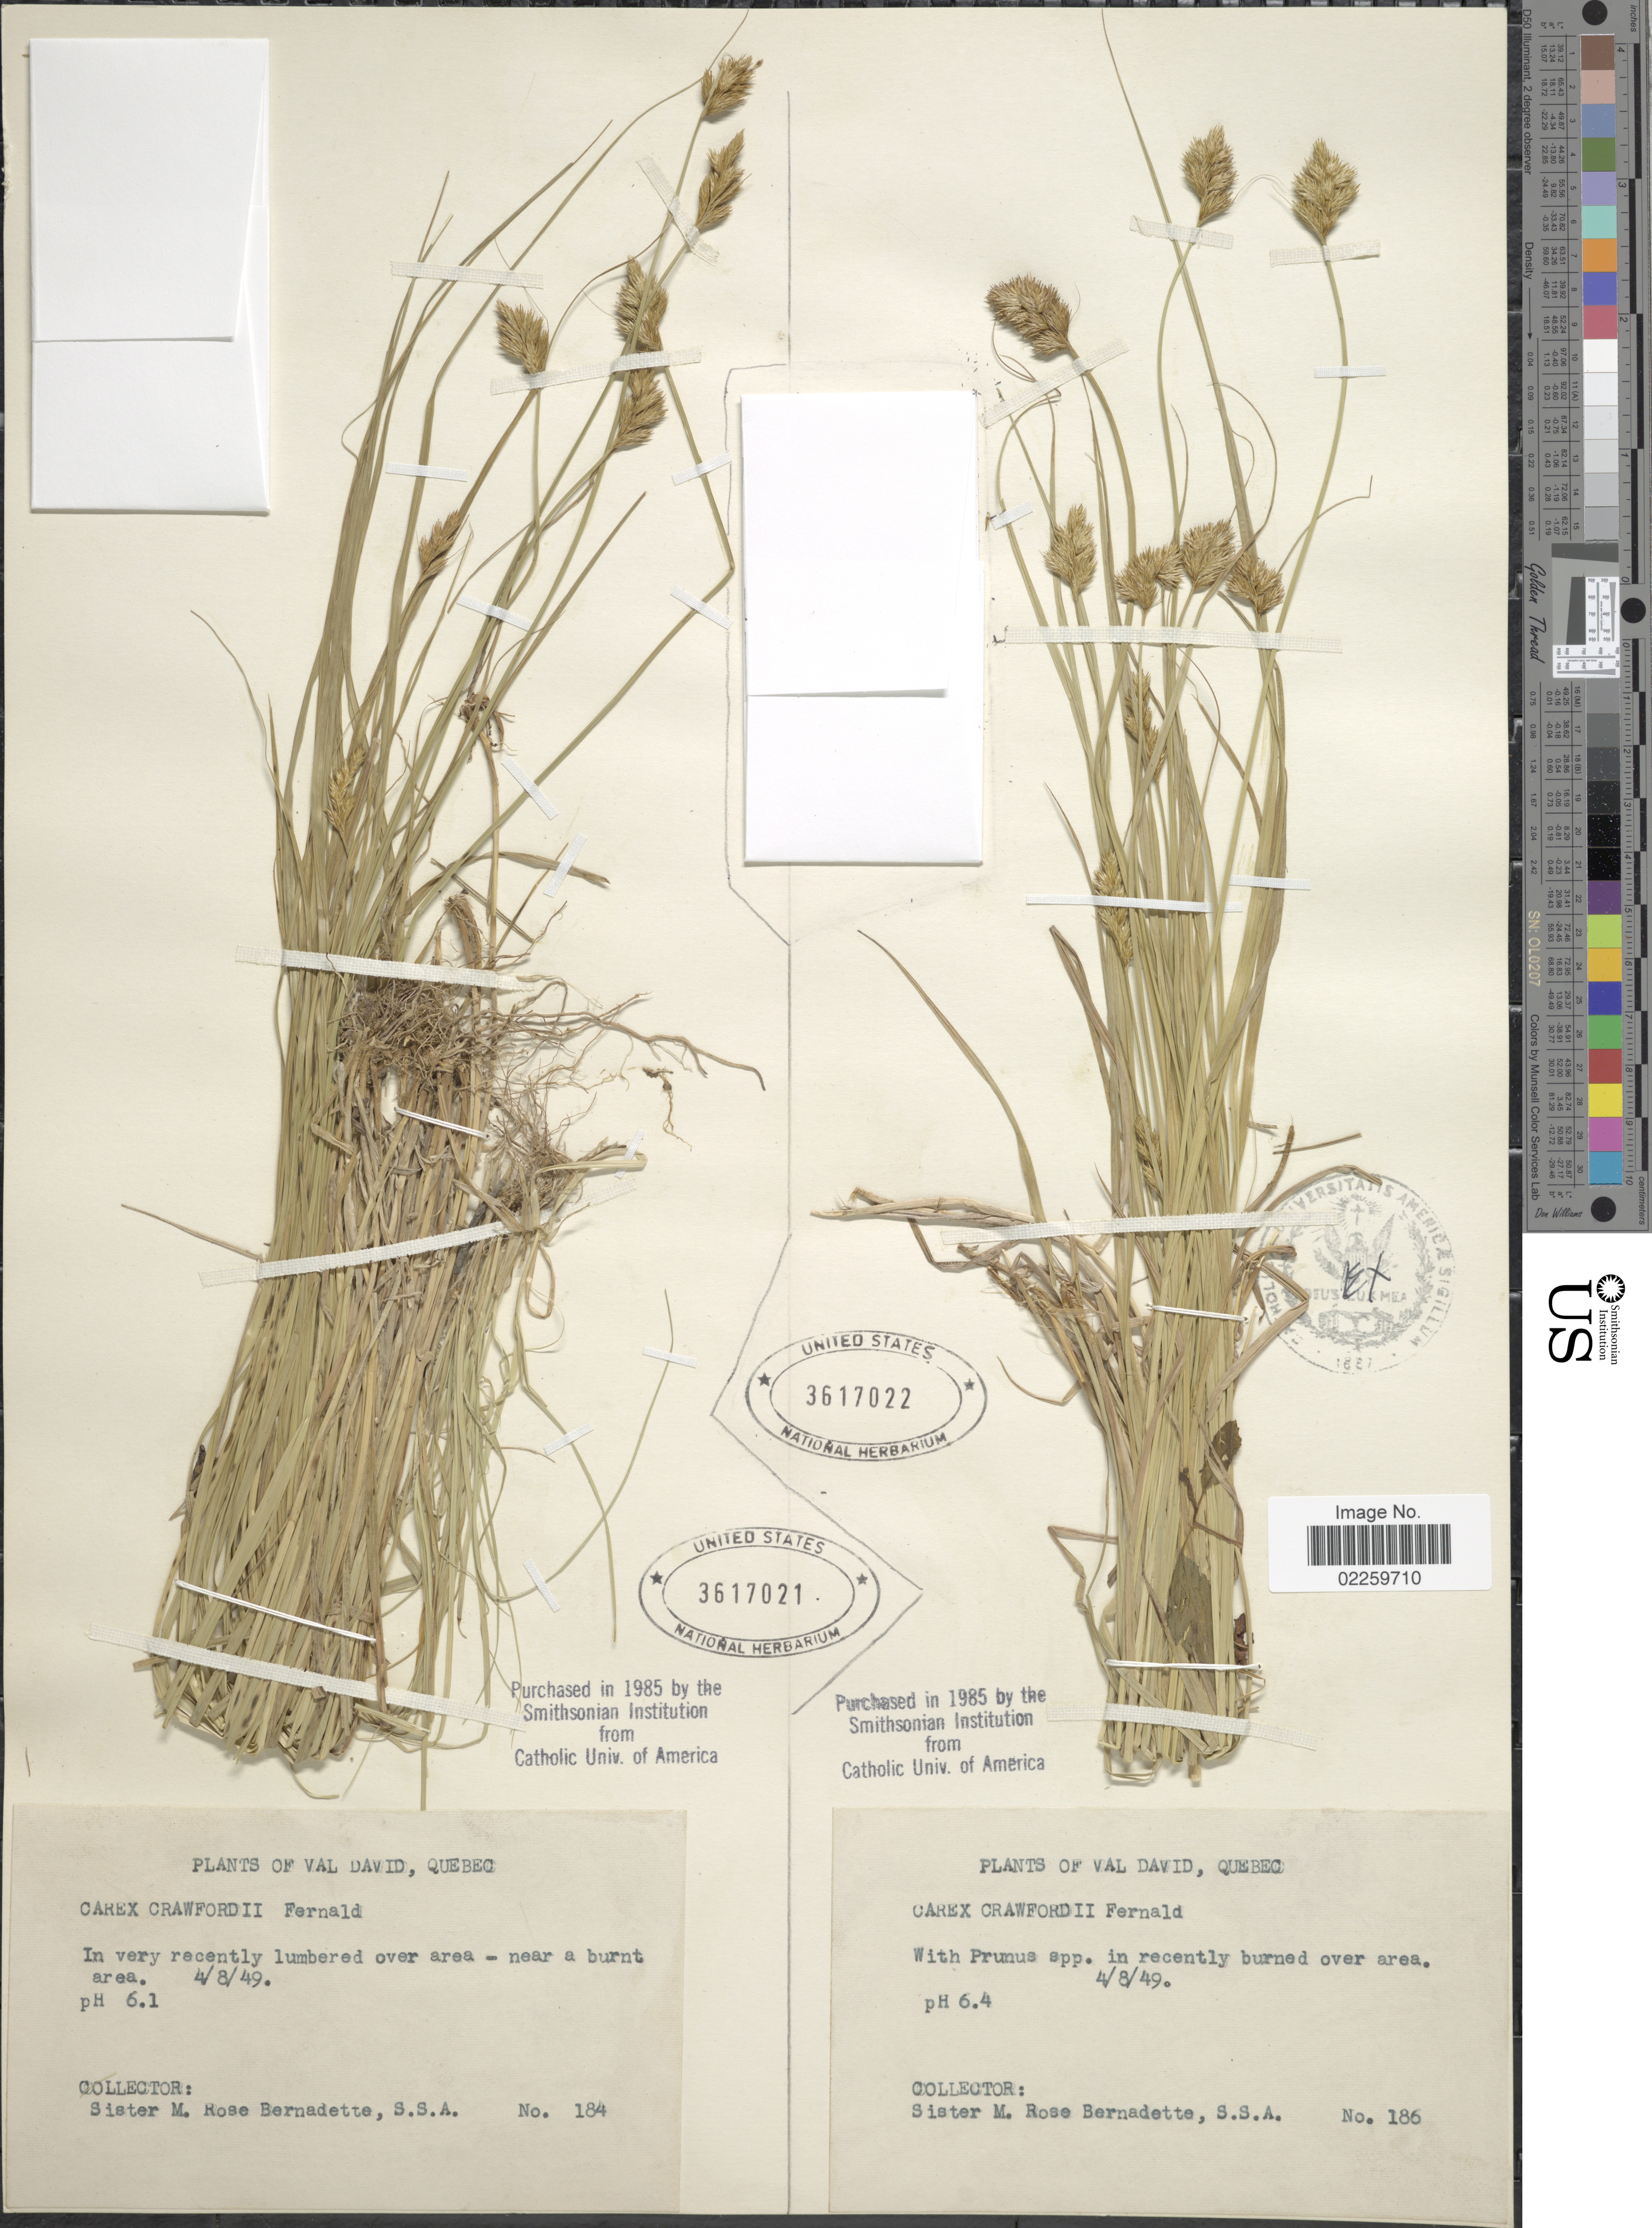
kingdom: Plantae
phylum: Tracheophyta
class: Liliopsida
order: Poales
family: Cyperaceae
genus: Carex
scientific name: Carex crawfordii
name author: Fernald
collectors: M. Bernadette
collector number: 186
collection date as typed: Transcribed d/m/y: 4/8/49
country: Canada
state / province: Quebec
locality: Val David, in recently burned over area.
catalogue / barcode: US 3617022-2